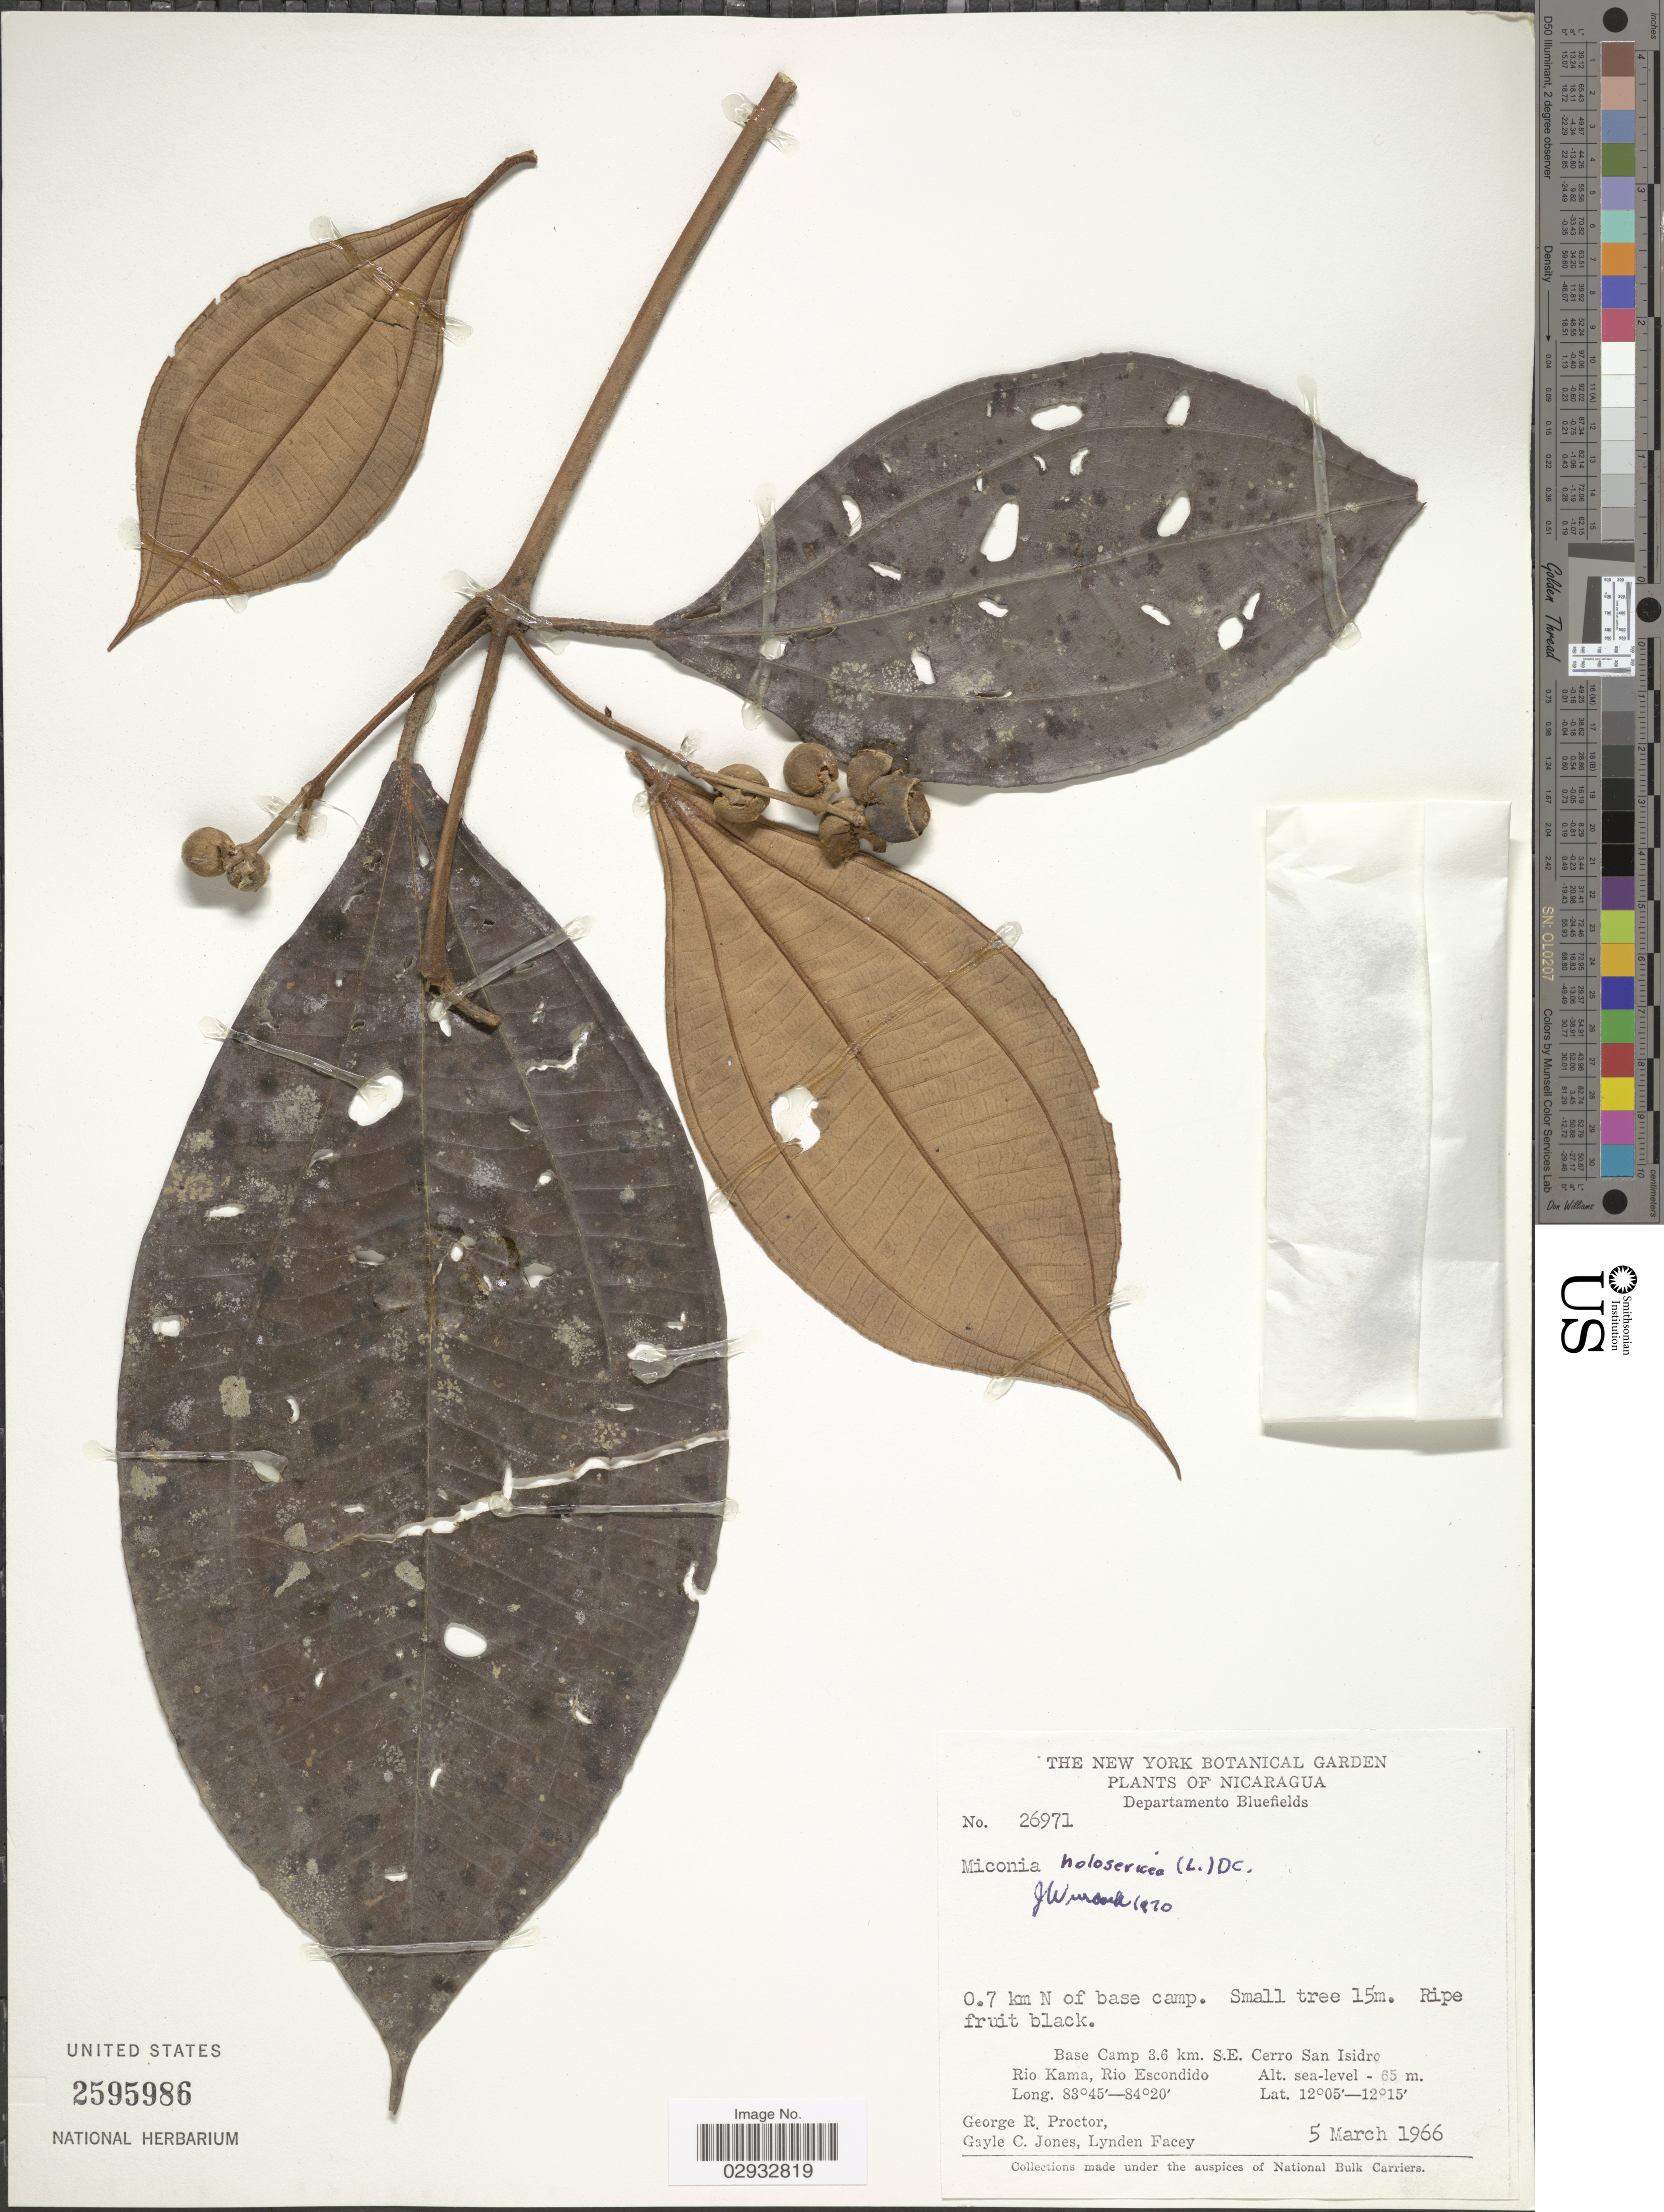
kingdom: Plantae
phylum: Tracheophyta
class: Magnoliopsida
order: Myrtales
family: Melastomataceae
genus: Miconia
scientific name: Miconia holosericea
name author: (L.) DC.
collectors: G. Proctor, G. C. Jones & L. Facey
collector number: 26971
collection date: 1966-03-05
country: Nicaragua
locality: Departamento Bluefields. 0.7 km N of base camp. Base Camp 3.6 km. S.E. Cerro San Isodro. Rio Kama, Rio Escondido.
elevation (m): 0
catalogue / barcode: US 2595986